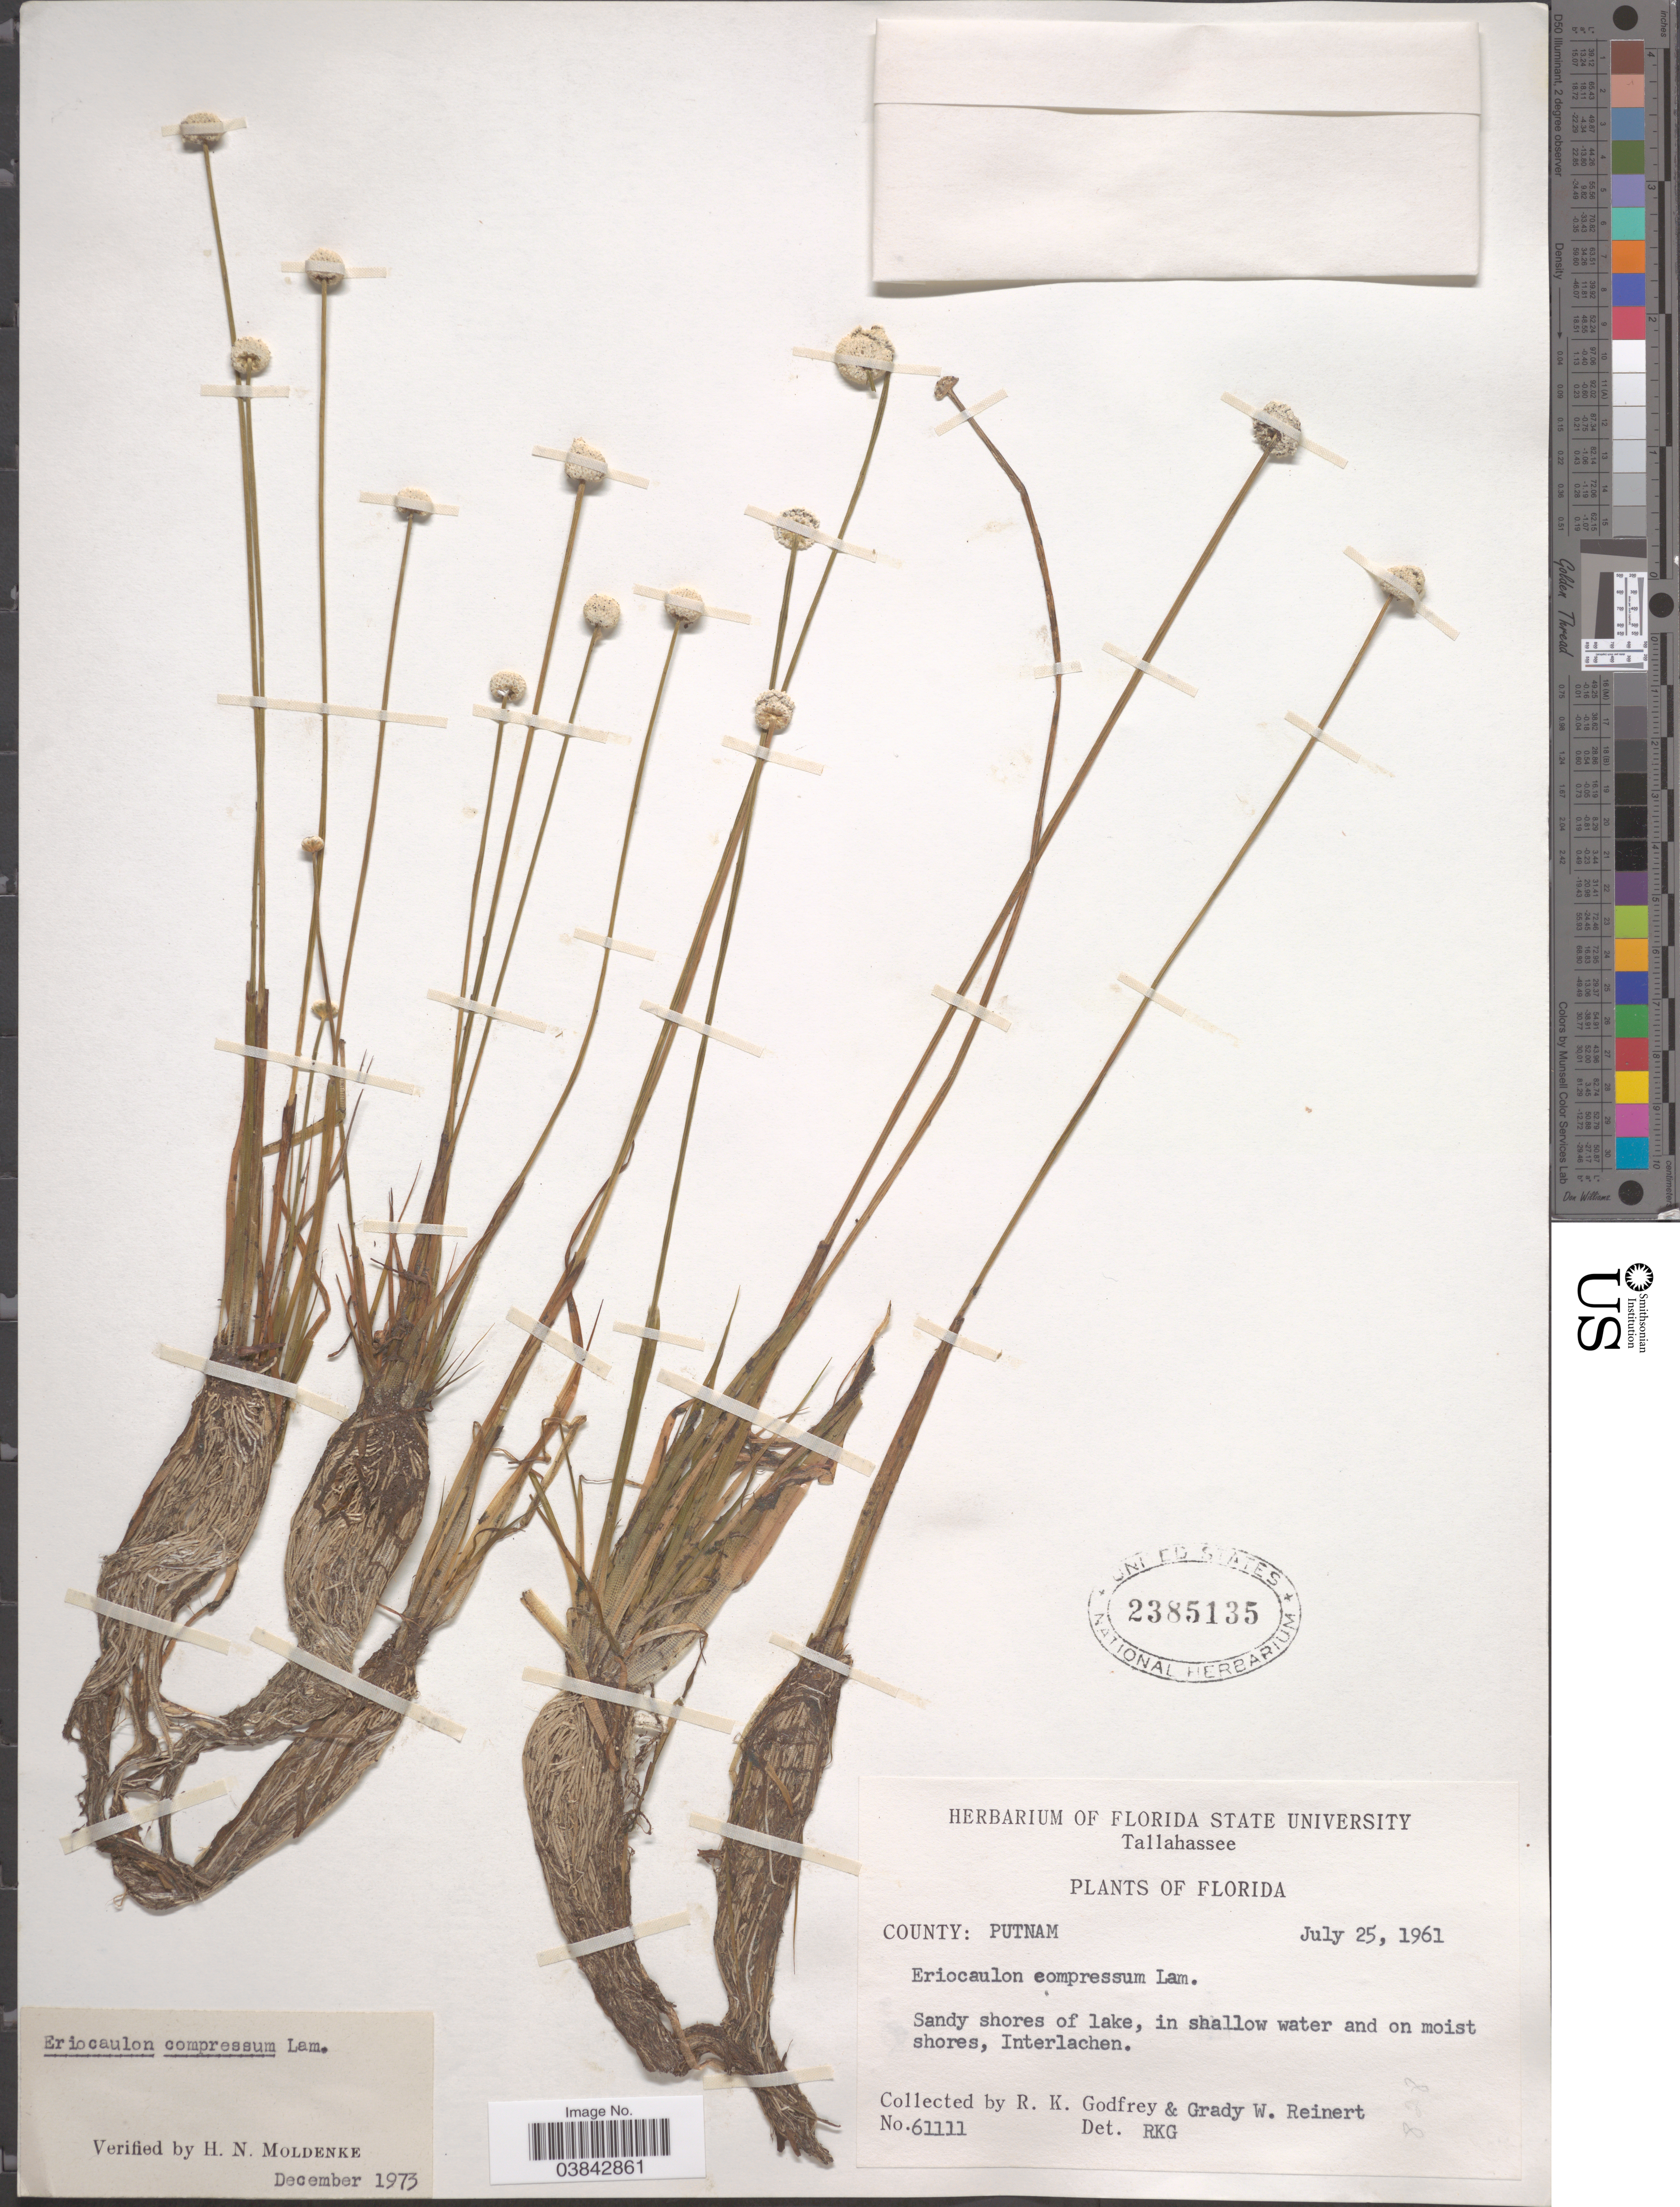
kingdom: Plantae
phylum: Tracheophyta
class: Liliopsida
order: Poales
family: Eriocaulaceae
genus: Eriocaulon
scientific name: Eriocaulon compressum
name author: Lam.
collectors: R. K. Godfrey & G. Reinert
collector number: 61111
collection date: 1961-07-25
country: United States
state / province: Florida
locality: County: Putnam. Interlachen.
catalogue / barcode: US 2385135